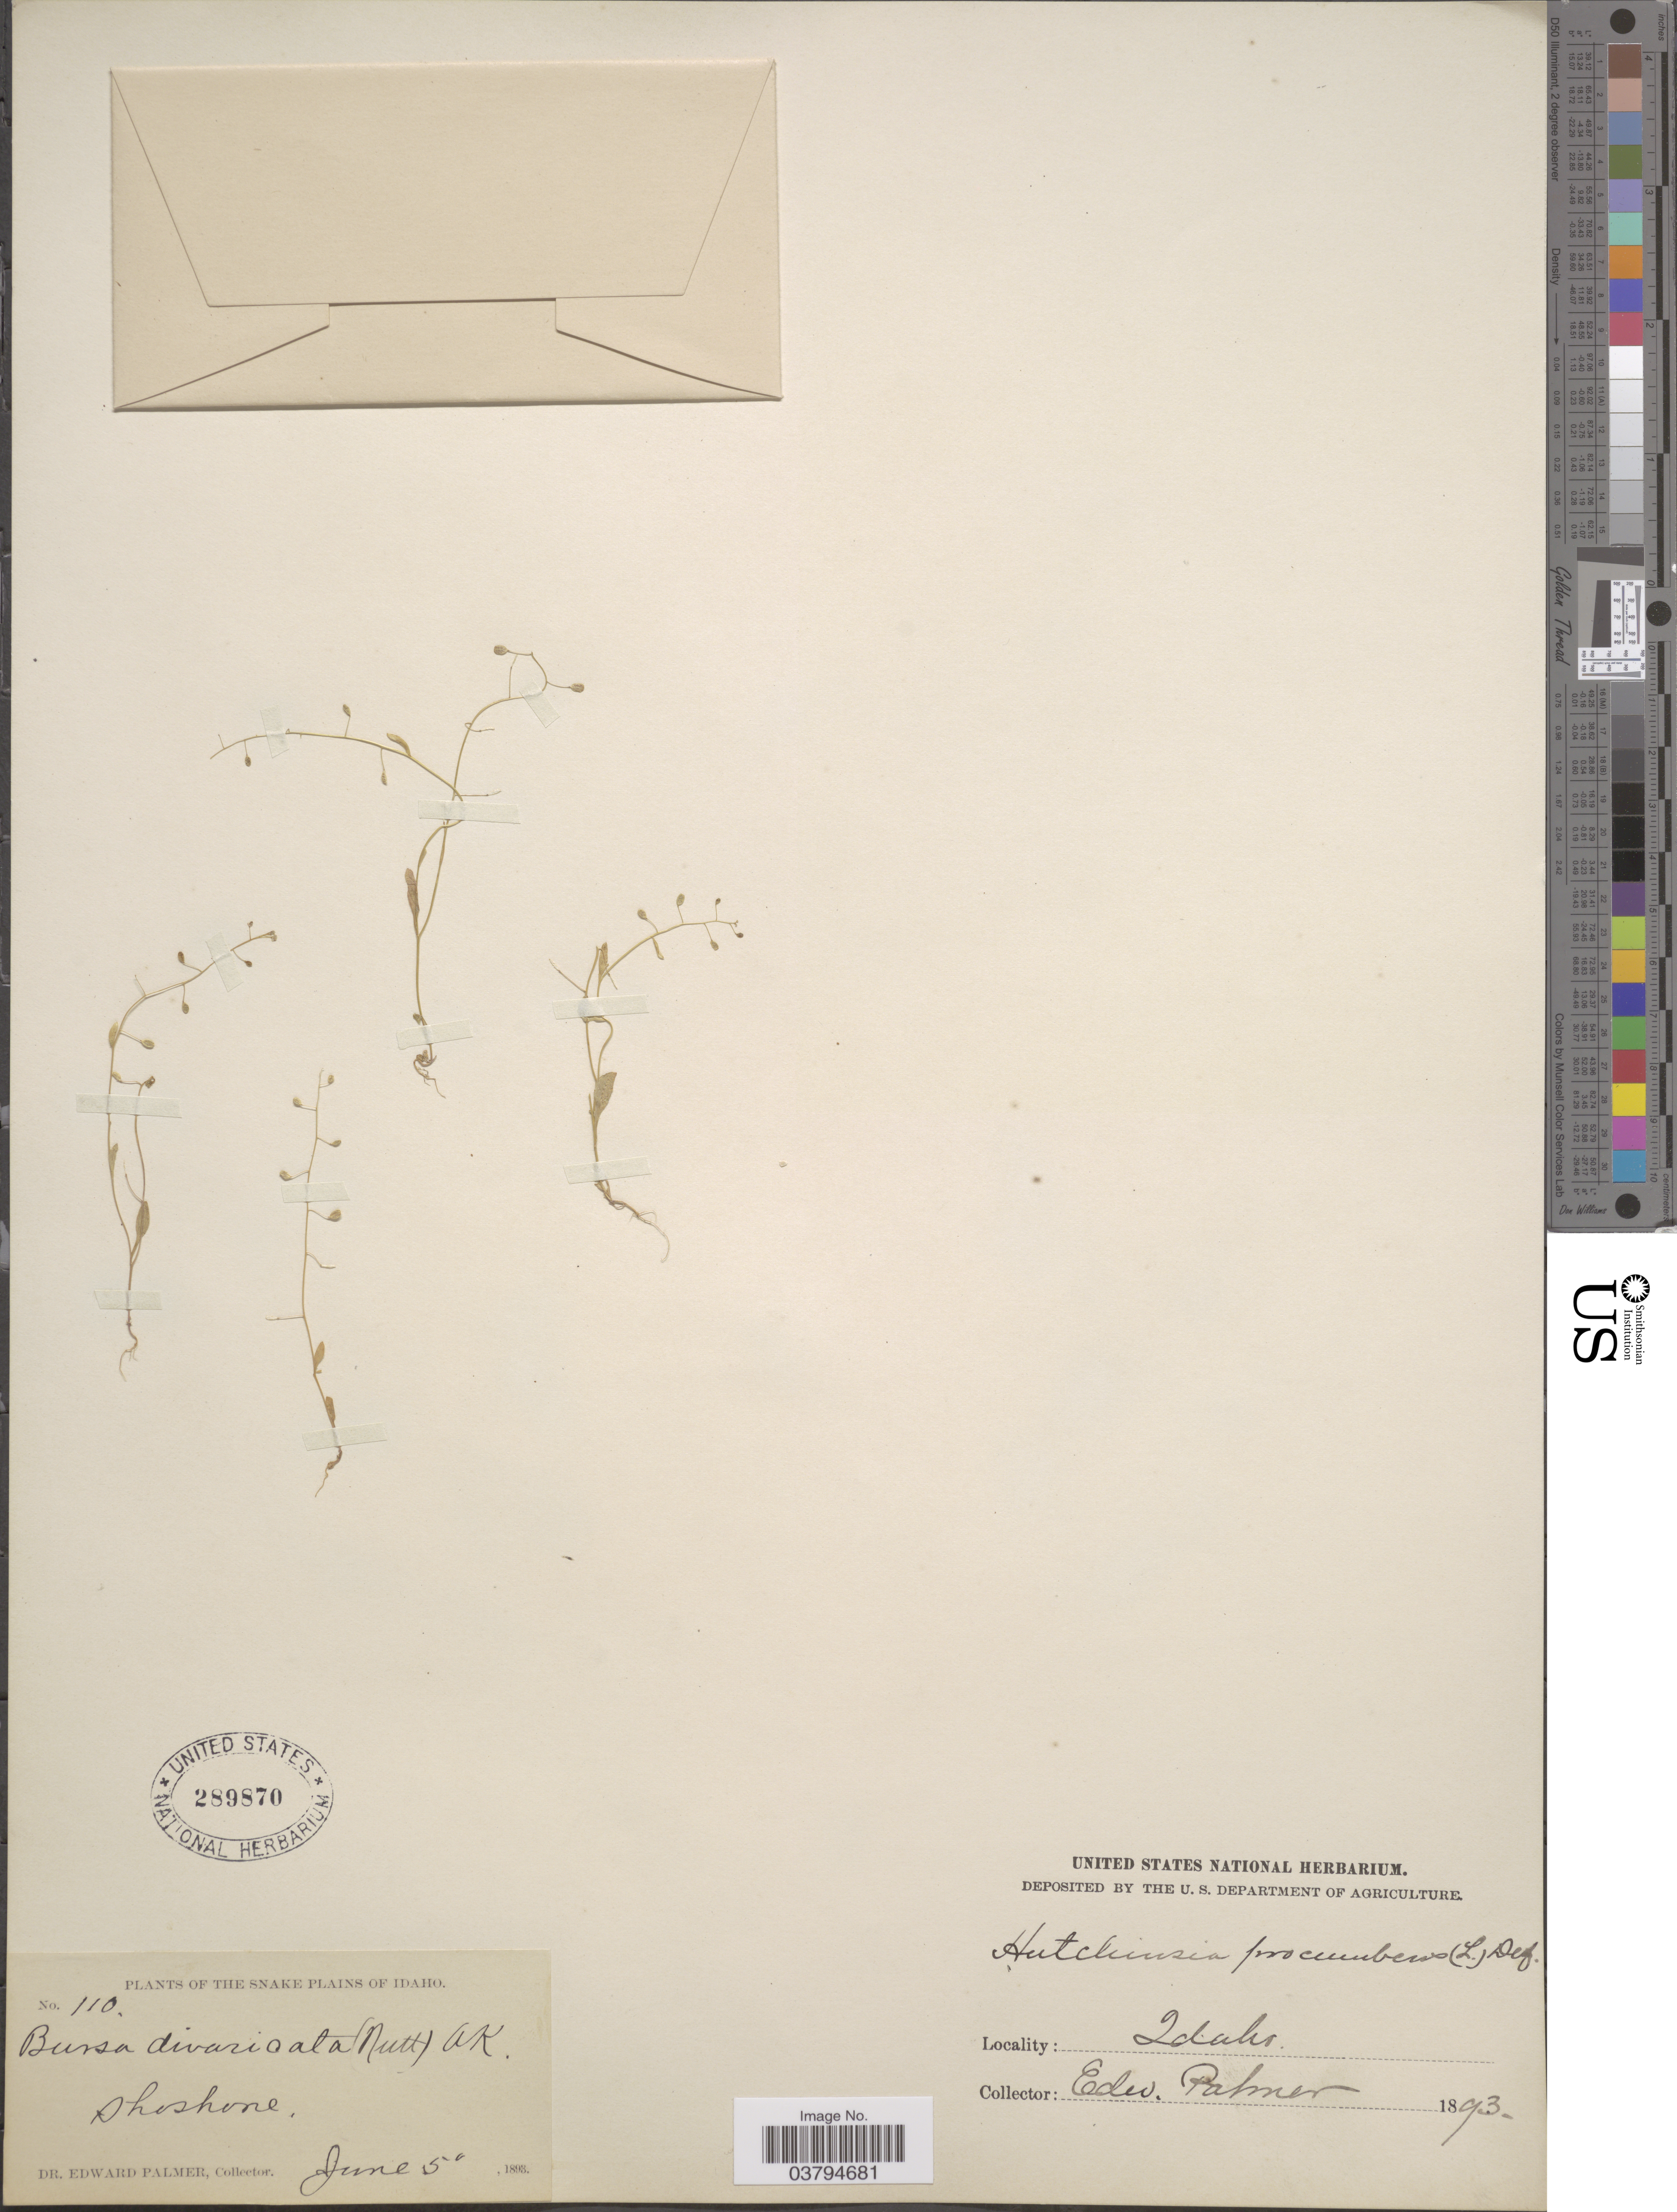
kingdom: Plantae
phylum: Tracheophyta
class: Magnoliopsida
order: Brassicales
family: Brassicaceae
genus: Hornungia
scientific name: Hornungia procumbens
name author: (L.) Hayek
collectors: E. Palmer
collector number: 110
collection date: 1893-06-05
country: United States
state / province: Idaho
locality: The Snake Plains of Idaho. Shoshone.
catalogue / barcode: US 289870